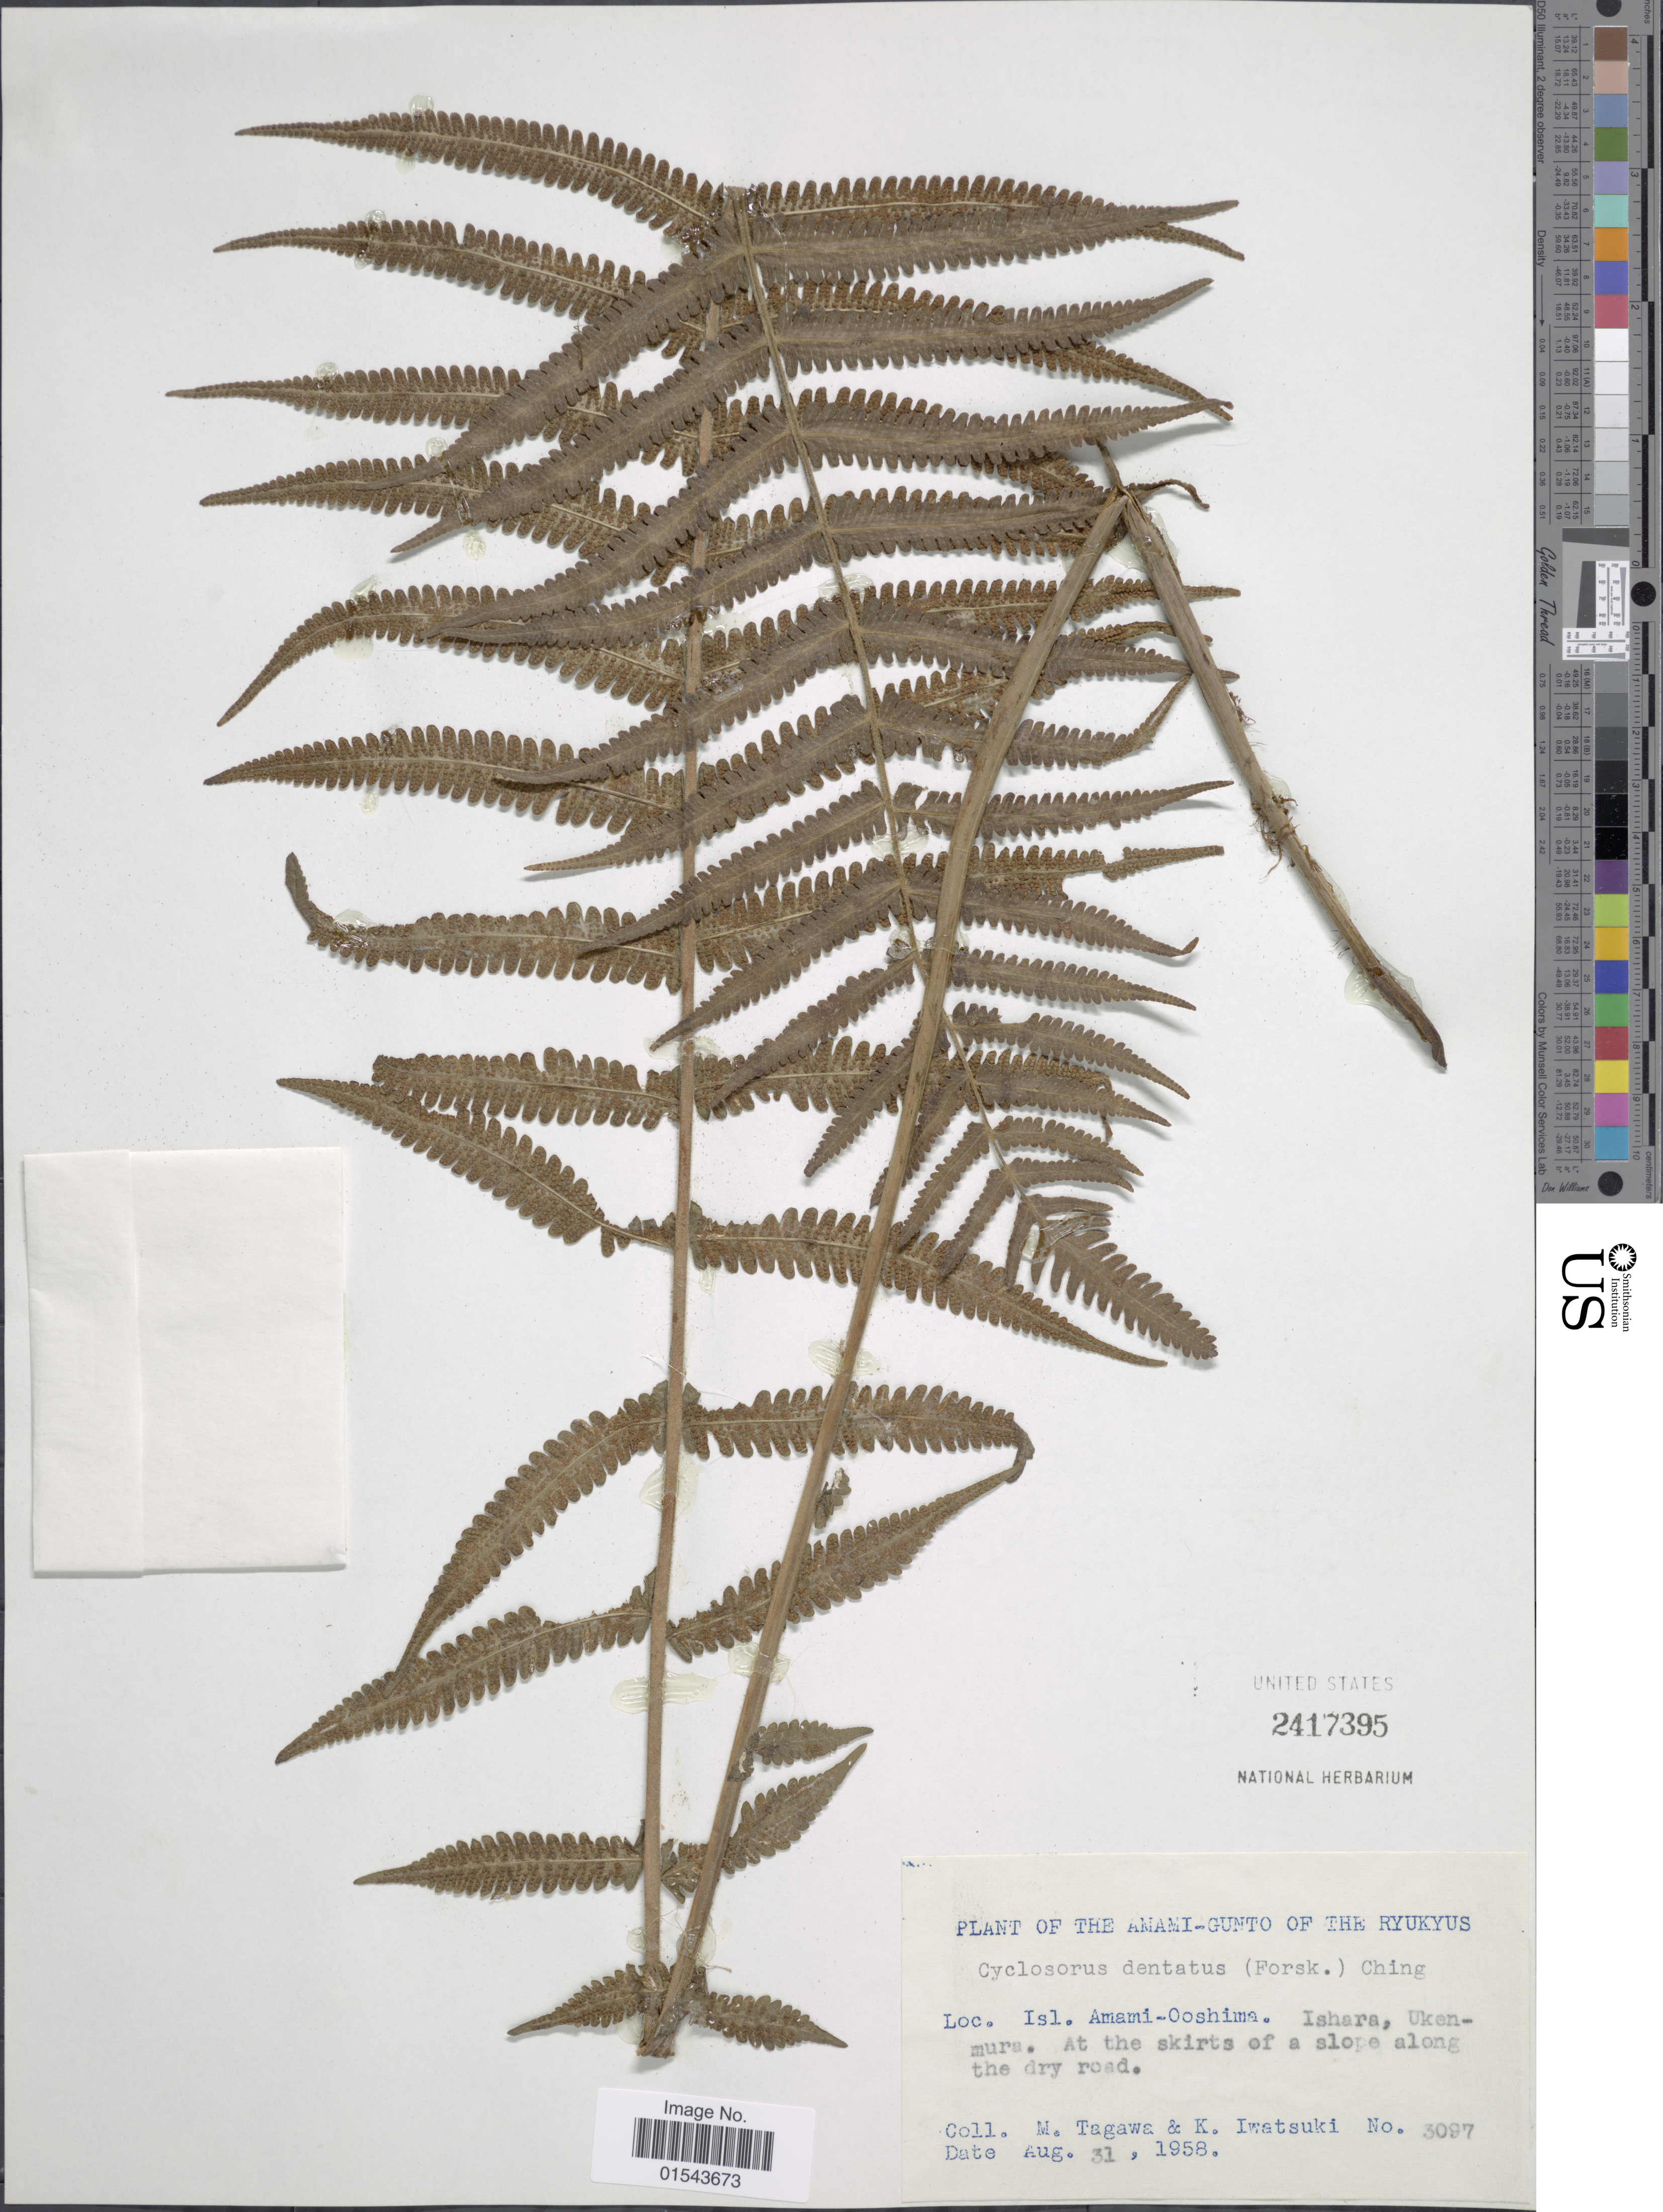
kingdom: Plantae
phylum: Tracheophyta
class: Polypodiopsida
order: Polypodiales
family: Thelypteridaceae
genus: Christella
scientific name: Christella dentata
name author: (Forssk.) Brownsey & Jermy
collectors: M. Tagawa & K. Iwatsuki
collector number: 3097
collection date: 1958-08-31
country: Japan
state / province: Okinawa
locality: Ishara, Ukenmura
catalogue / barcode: US 2417395